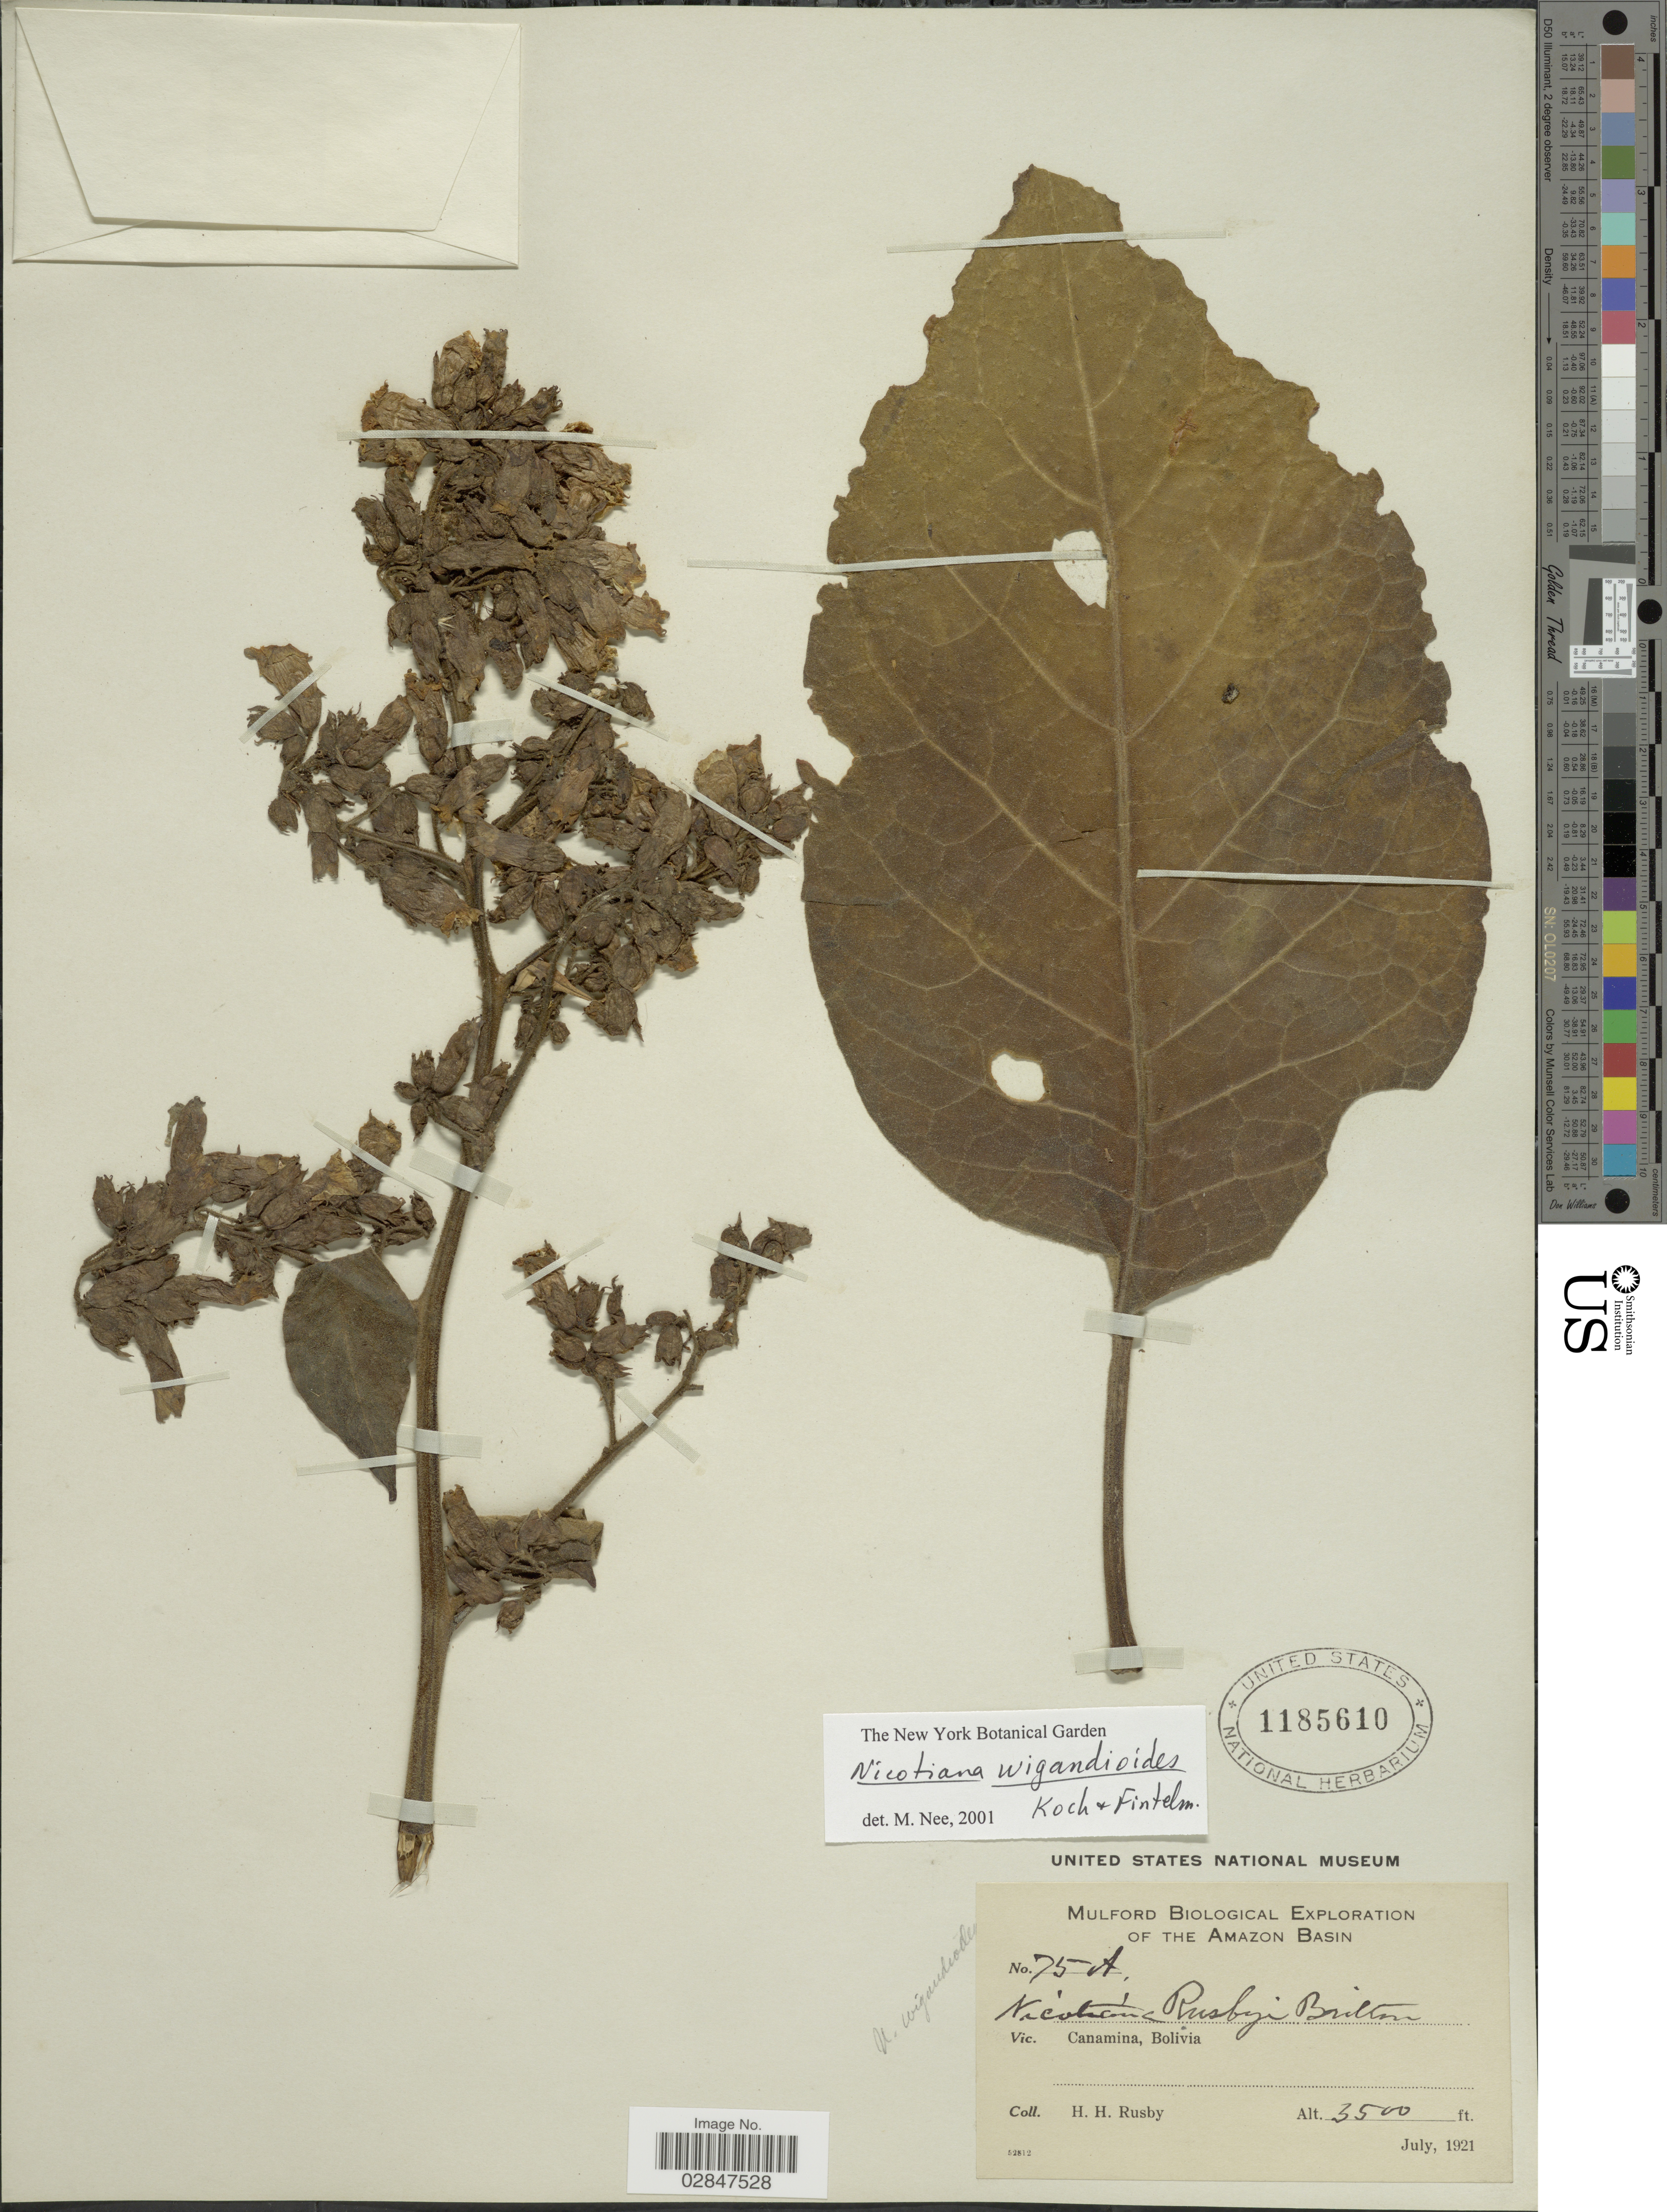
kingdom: Plantae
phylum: Tracheophyta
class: Magnoliopsida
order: Solanales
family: Solanaceae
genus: Nicotiana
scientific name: Nicotiana wigandioides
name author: K. Koch & Fintelm.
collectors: H. H. Rusby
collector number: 75 A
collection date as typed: July, 1921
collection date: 1921-07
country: Bolivia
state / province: La Paz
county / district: Inquisivi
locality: Cañamina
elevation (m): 1524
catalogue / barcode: US 1185610